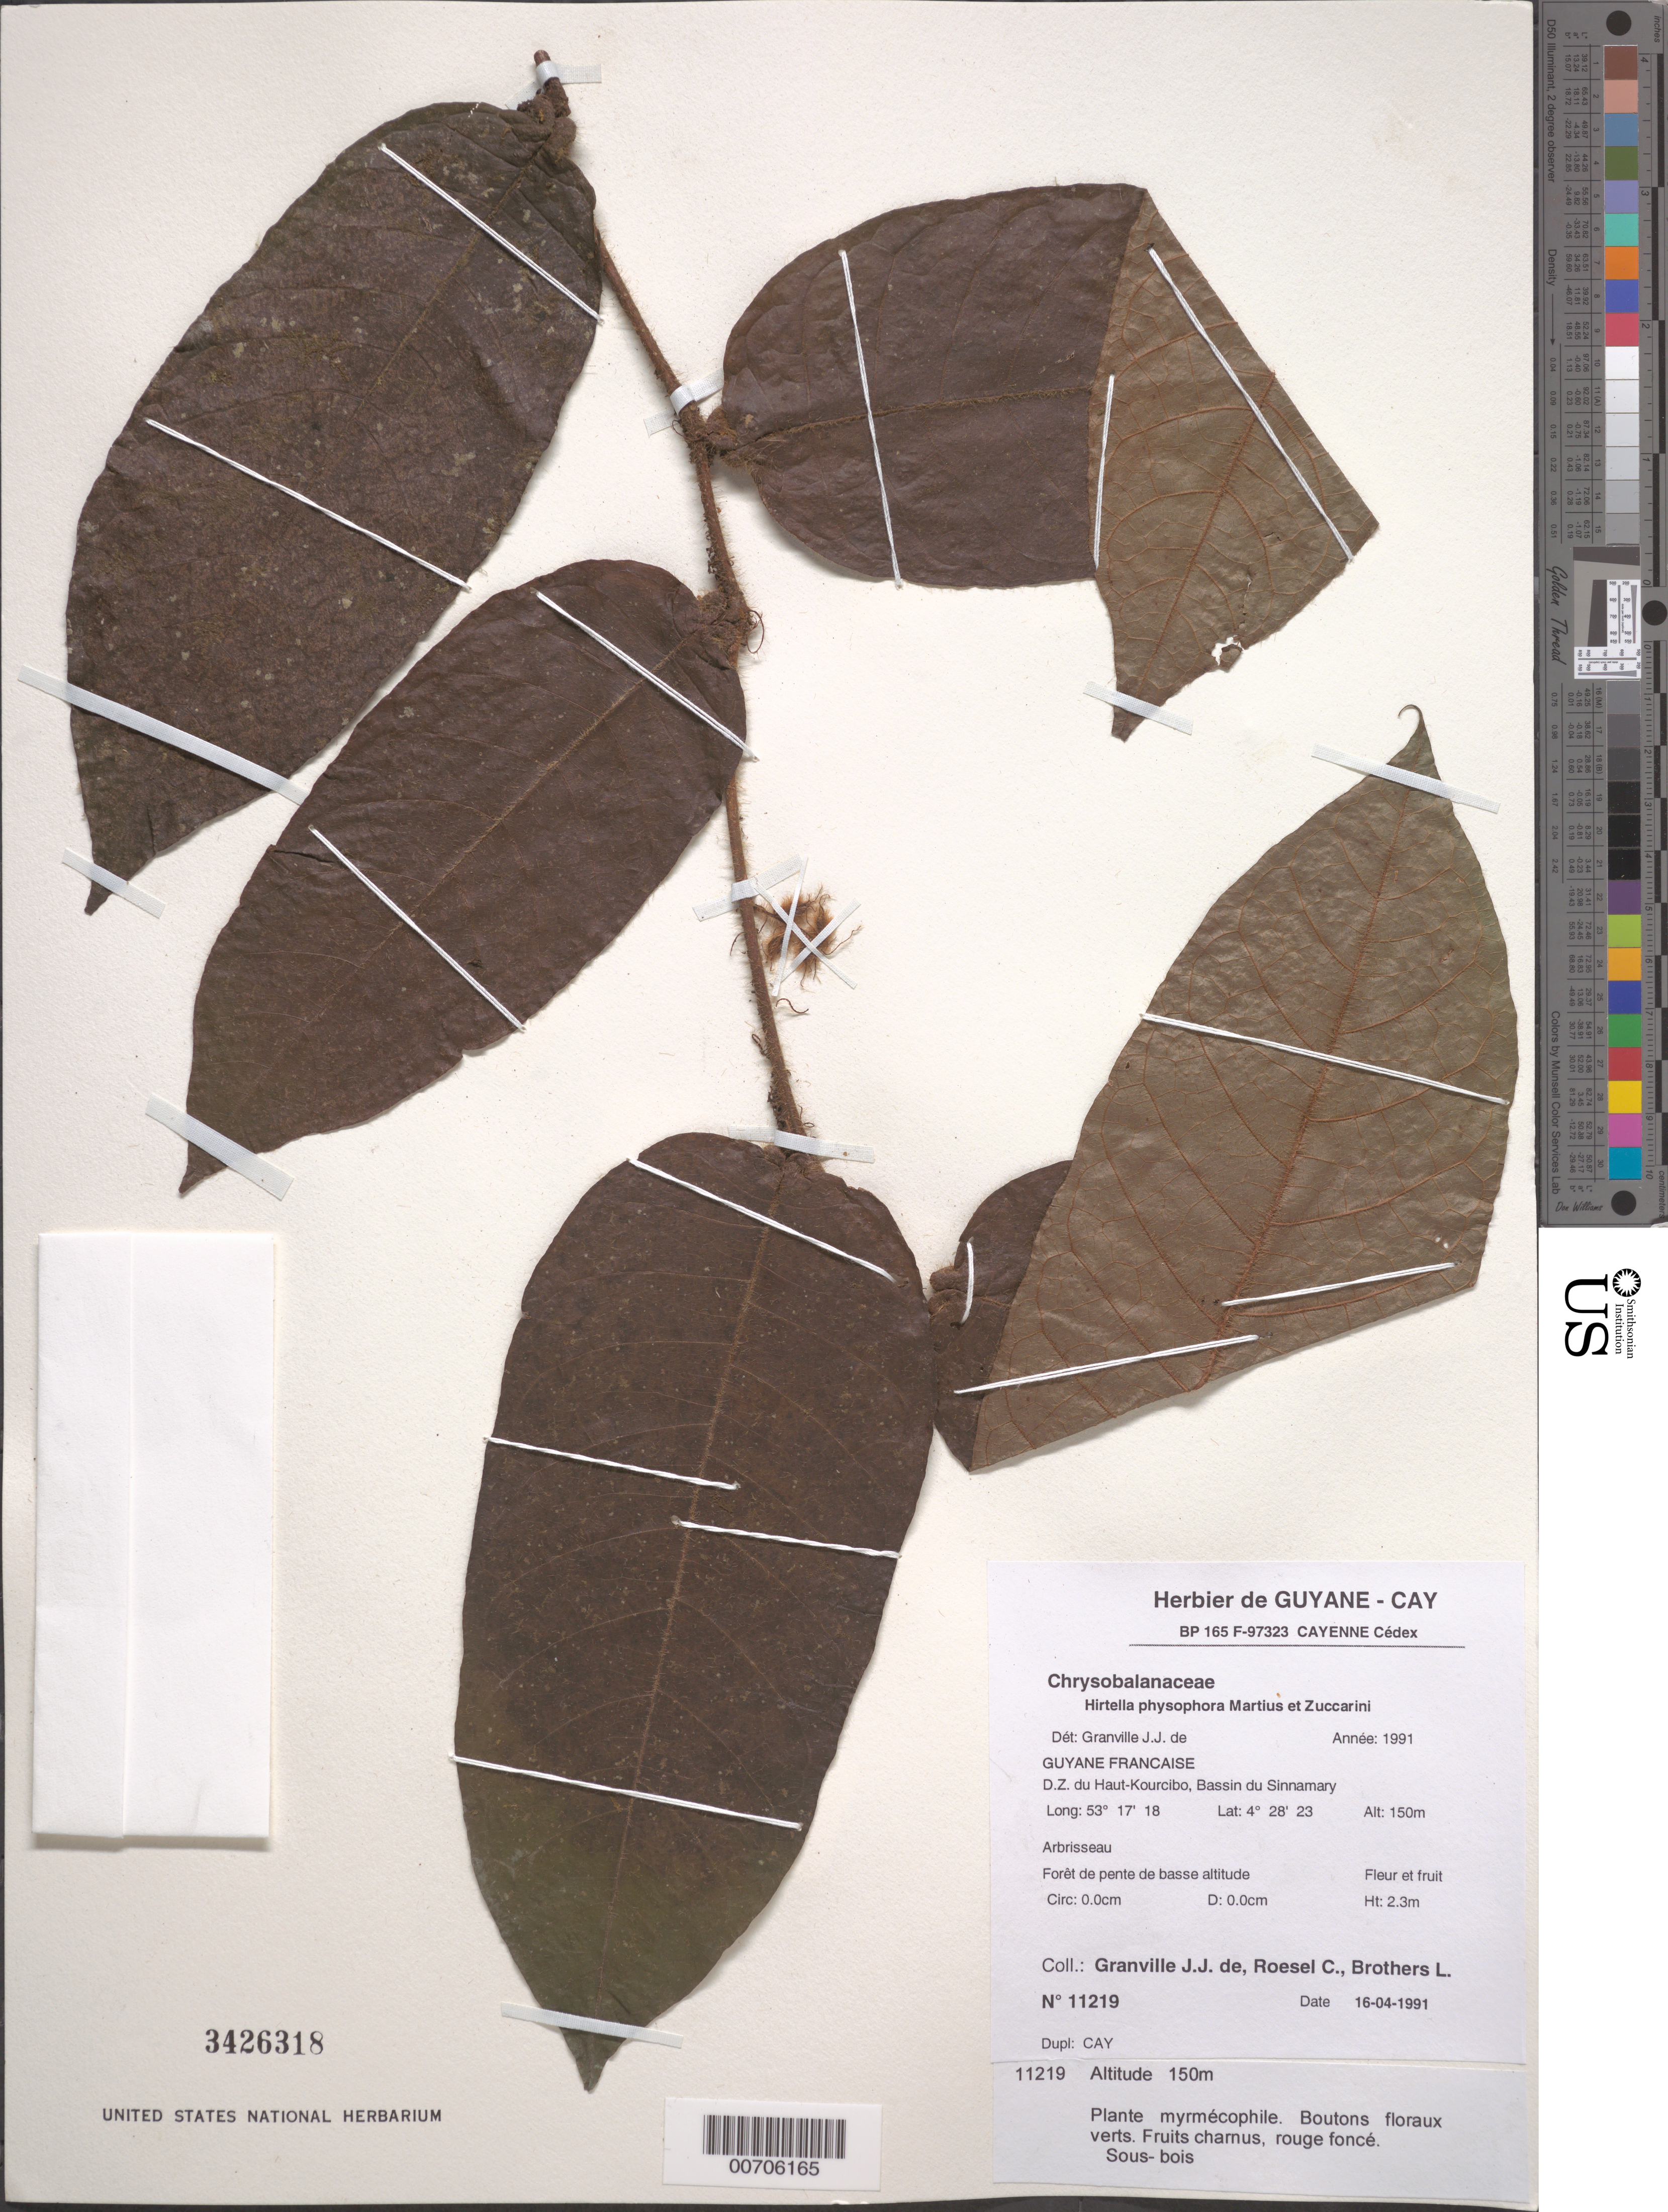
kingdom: Plantae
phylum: Tracheophyta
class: Magnoliopsida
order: Malpighiales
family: Chrysobalanaceae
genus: Hirtella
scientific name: Hirtella physophora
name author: Mart. & Zucc.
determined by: Granville, J. J. de, (CAY), Institut de Recherche pour le Developpement (IRD) (FRENCH GUIANA)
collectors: J.-J. de Granville, C. S. Roesel & L. Brothers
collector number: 11219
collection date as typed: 16-Apr-91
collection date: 1991-04-16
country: French Guiana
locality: D.Z. du Haut-Kourcibo, Bassin du Sinnamary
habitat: Forêt de pente de basse altitude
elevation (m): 150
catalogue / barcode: US 3426318